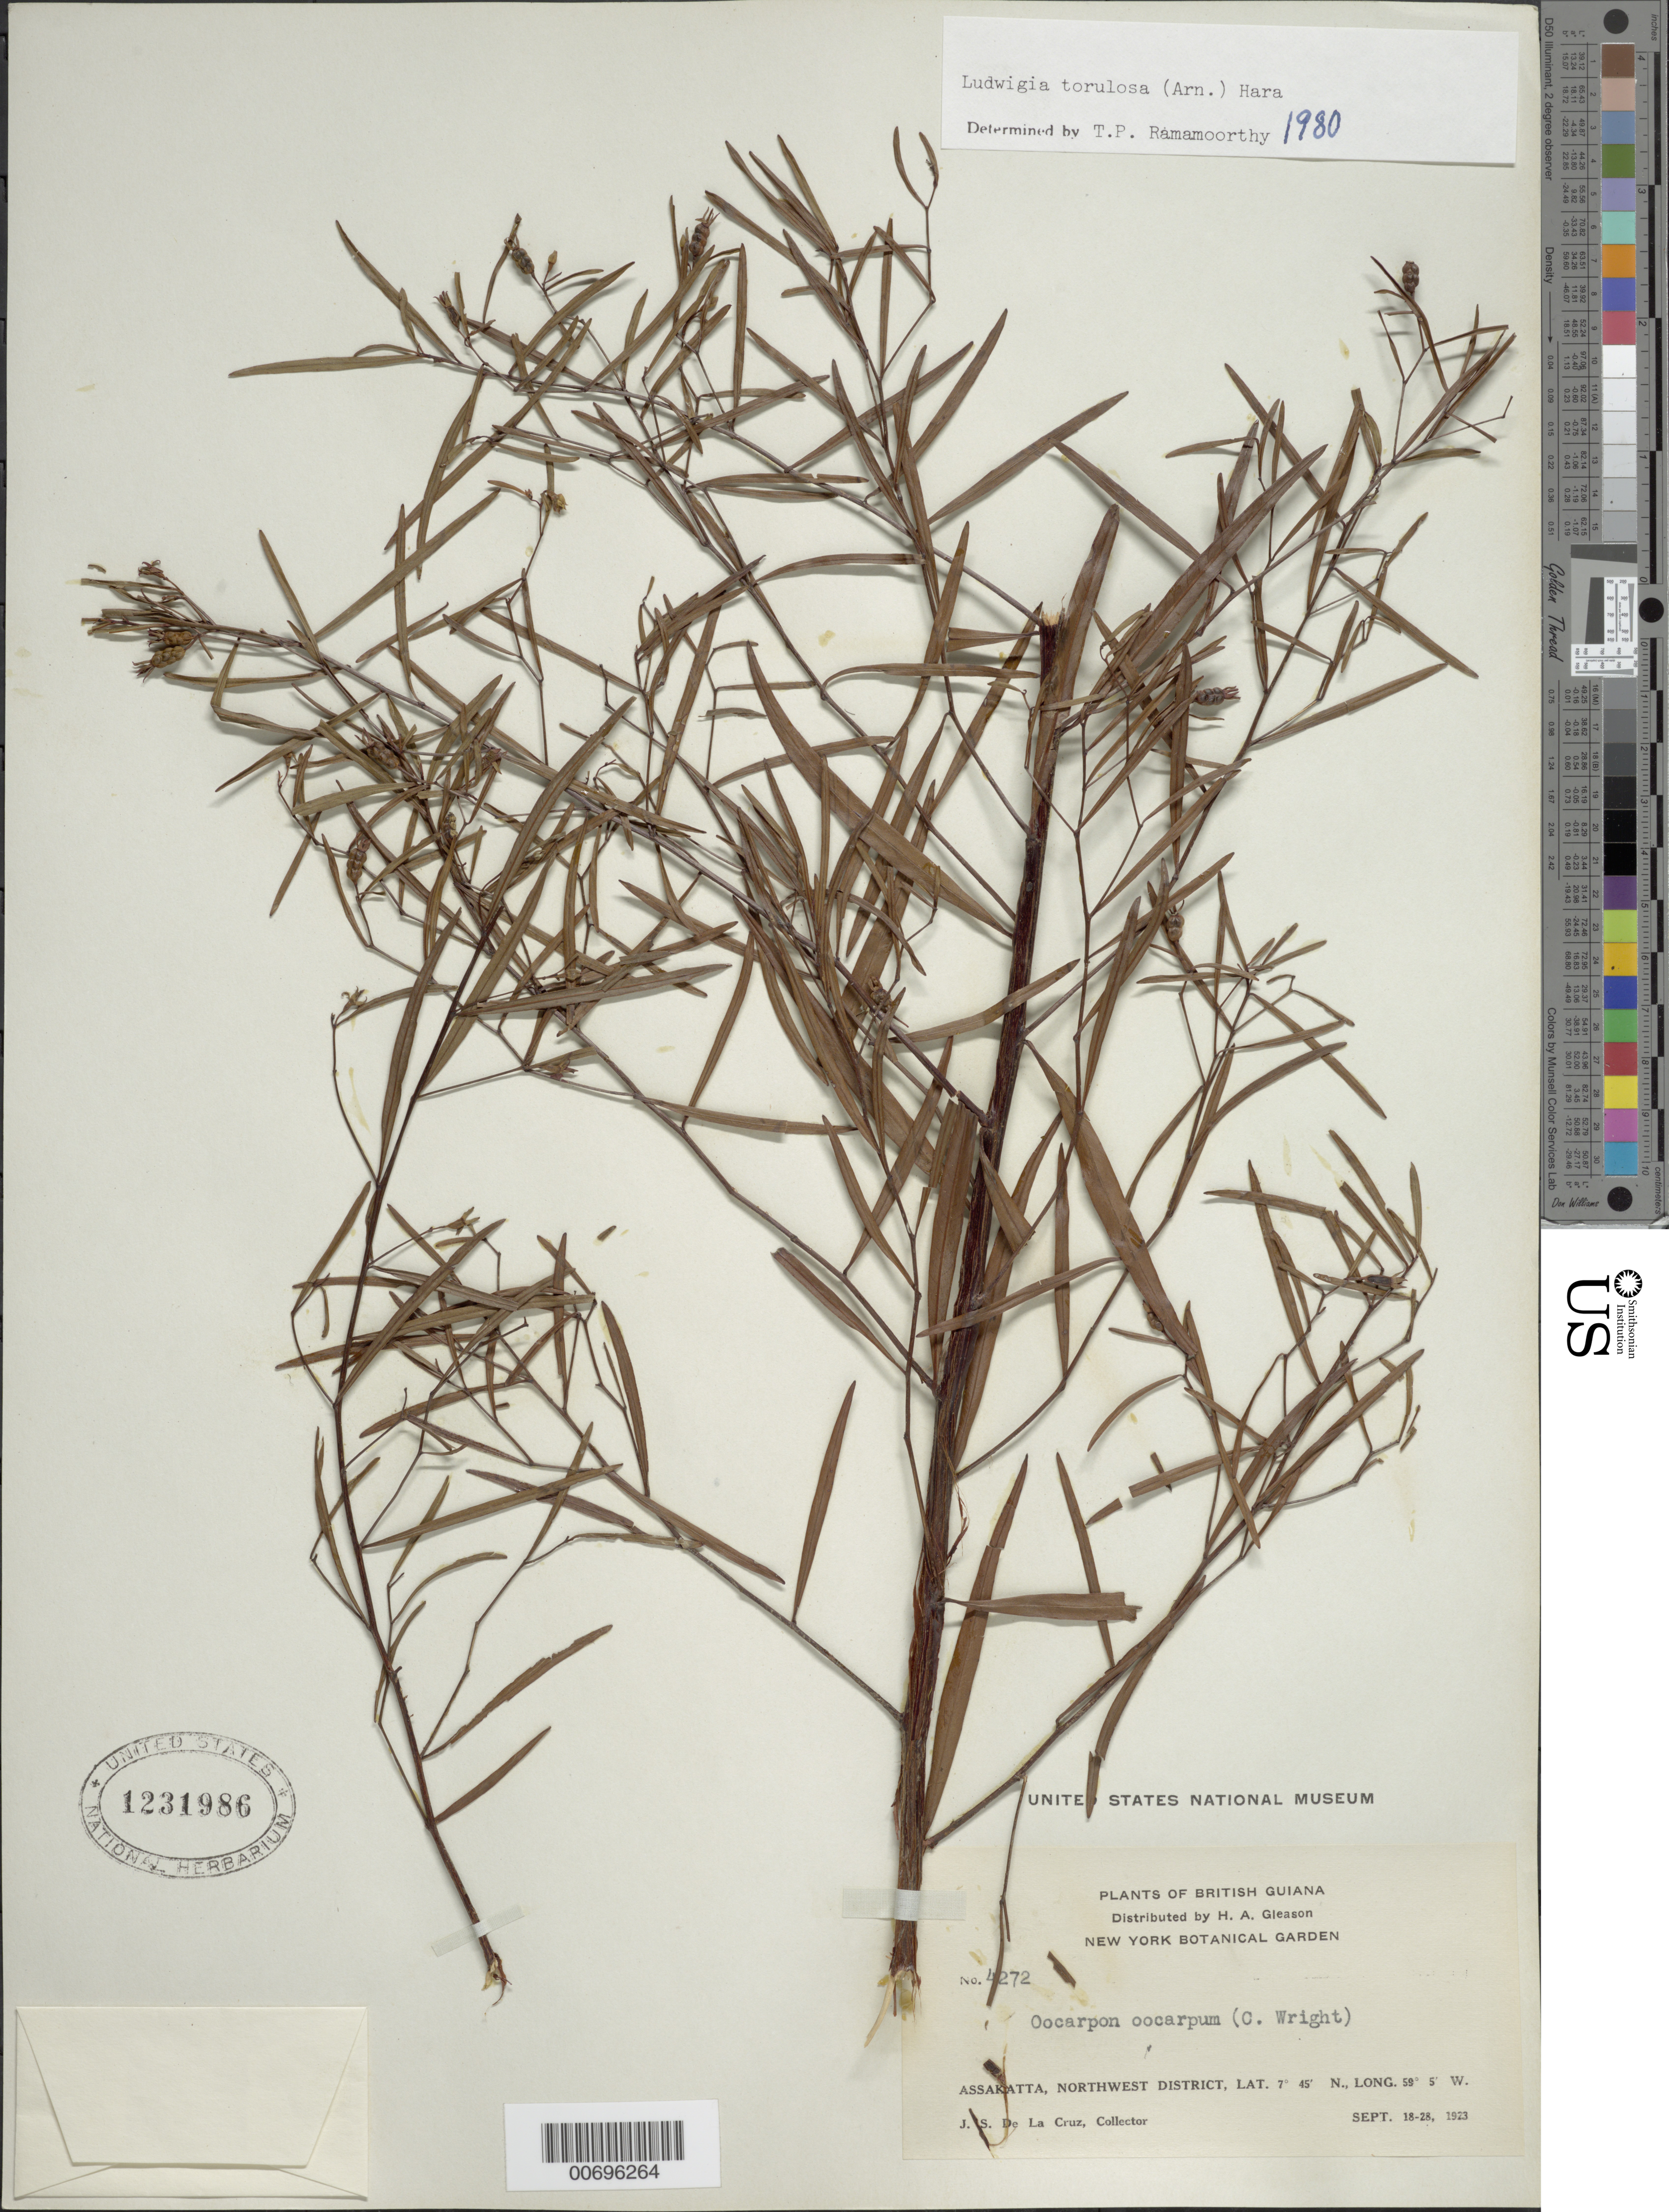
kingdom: Plantae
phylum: Tracheophyta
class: Magnoliopsida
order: Myrtales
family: Onagraceae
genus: Ludwigia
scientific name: Ludwigia torulosa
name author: (Arn.) H. Hara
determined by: Ramamoorthy, T. P.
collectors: J. S. de la Cruz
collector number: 4272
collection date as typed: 18-Sep-23 to 28-Sep-23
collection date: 1923-09-18/1923-09-28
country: Guyana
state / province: Barima-Waini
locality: Assakatta, NW District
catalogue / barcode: US 1231986